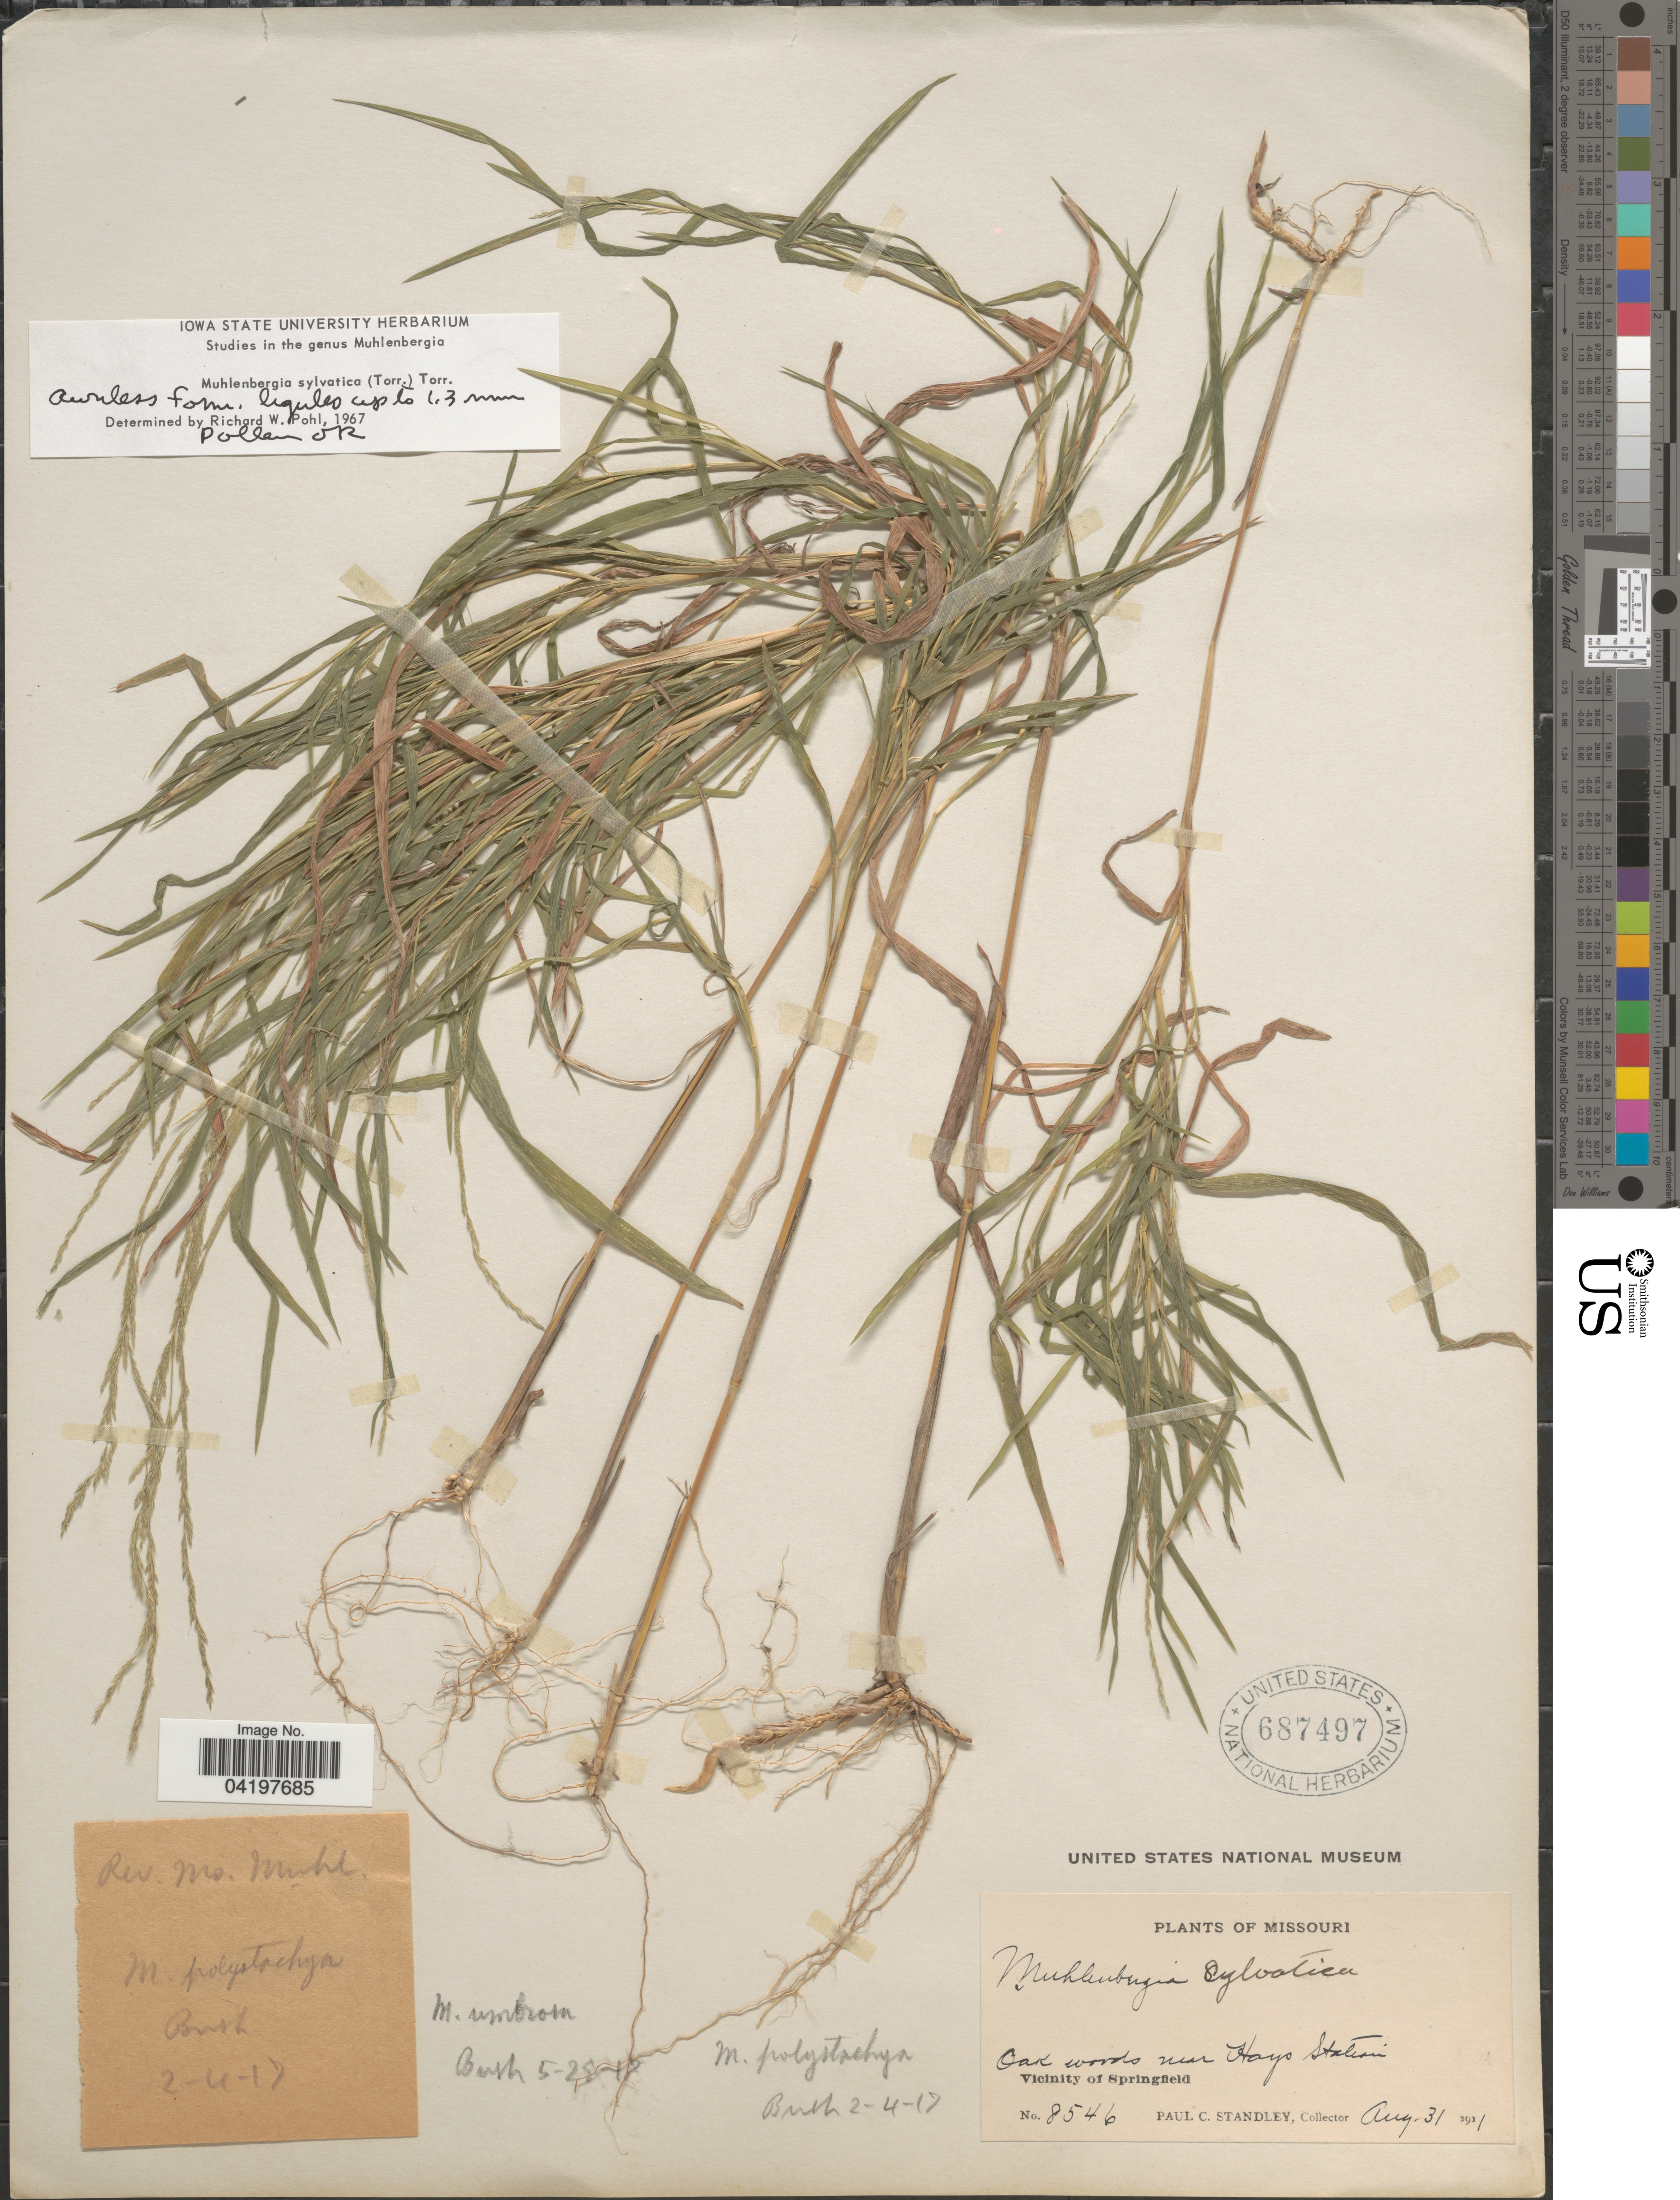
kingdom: Plantae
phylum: Tracheophyta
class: Liliopsida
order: Poales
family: Poaceae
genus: Muhlenbergia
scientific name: Muhlenbergia sylvatica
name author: (Torr.) Torr. ex A. Gray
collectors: P. C. Standley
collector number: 8546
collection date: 1931-08-31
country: United States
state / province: Missouri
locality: Oak woods near Hays Station. Vicinity of Springfield.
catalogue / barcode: US 687497